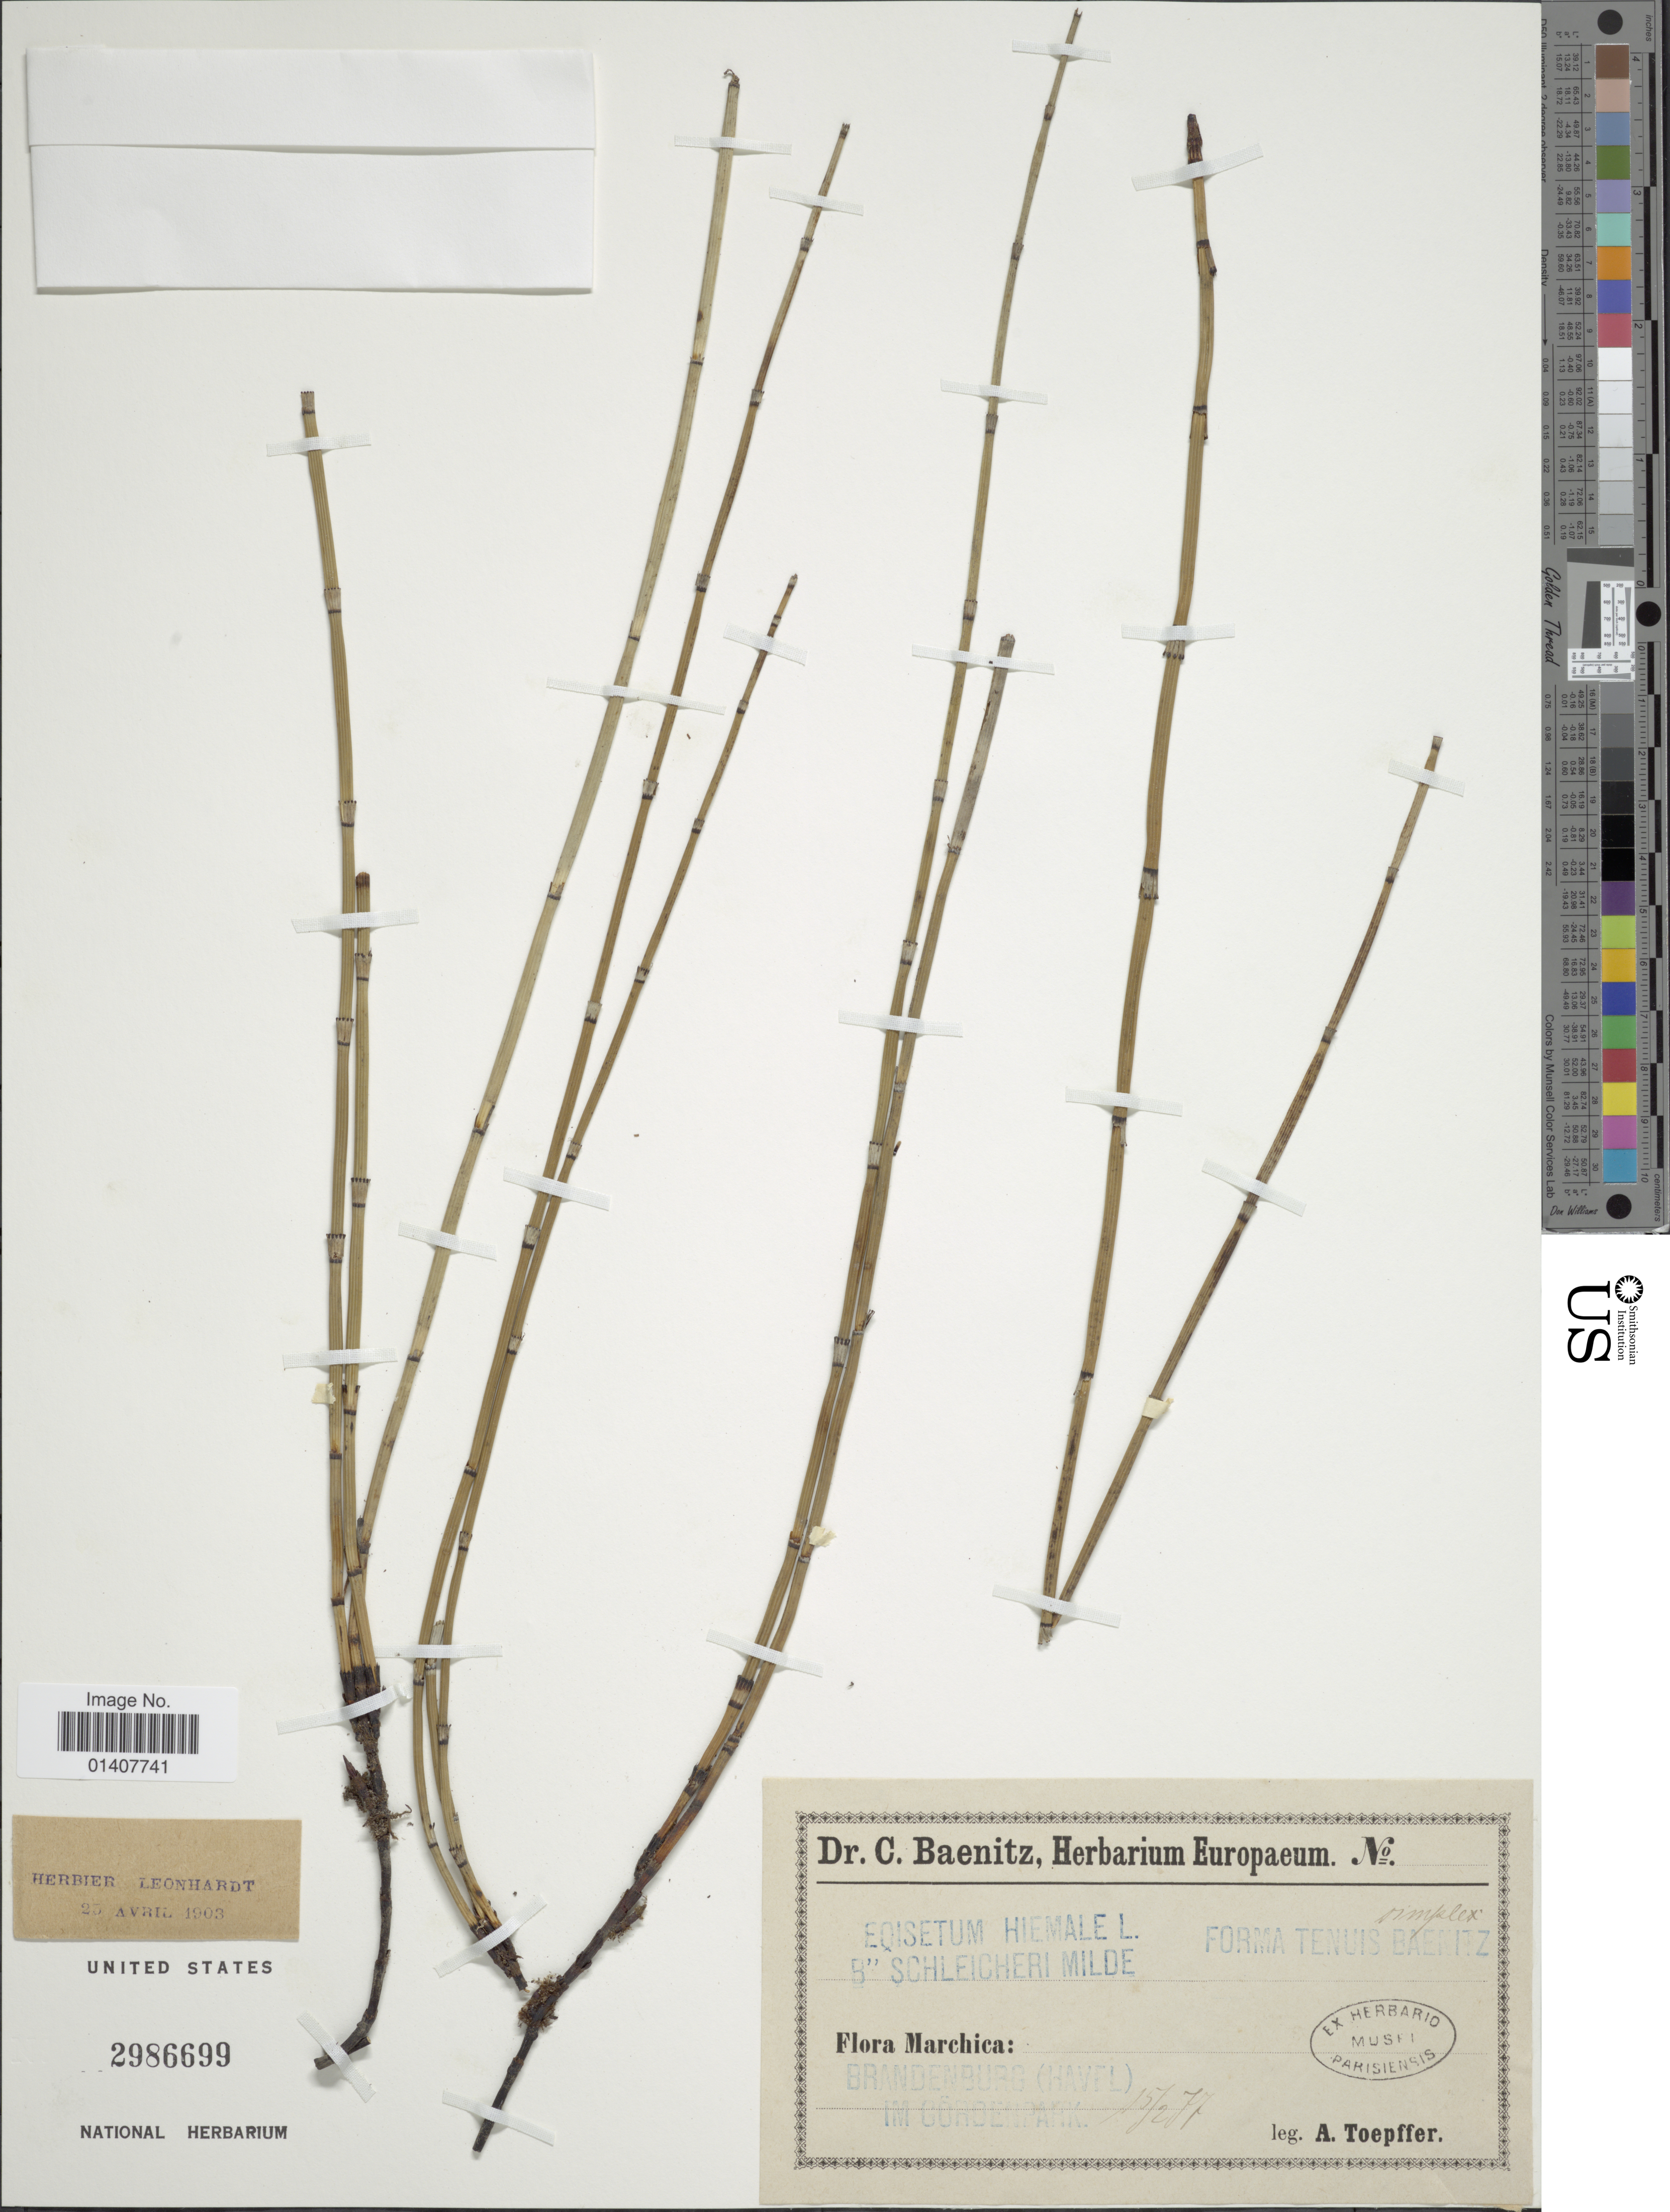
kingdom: Plantae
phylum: Tracheophyta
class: Polypodiopsida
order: Equisetales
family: Equisetaceae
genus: Equisetum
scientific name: Equisetum hyemale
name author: L.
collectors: A. Toepffer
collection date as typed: Transcribed d/m/y: 15/2/77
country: Germany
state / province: Brandenburg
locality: Marchica: Brandenburg(Havel) im Gordenpark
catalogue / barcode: US 2986699